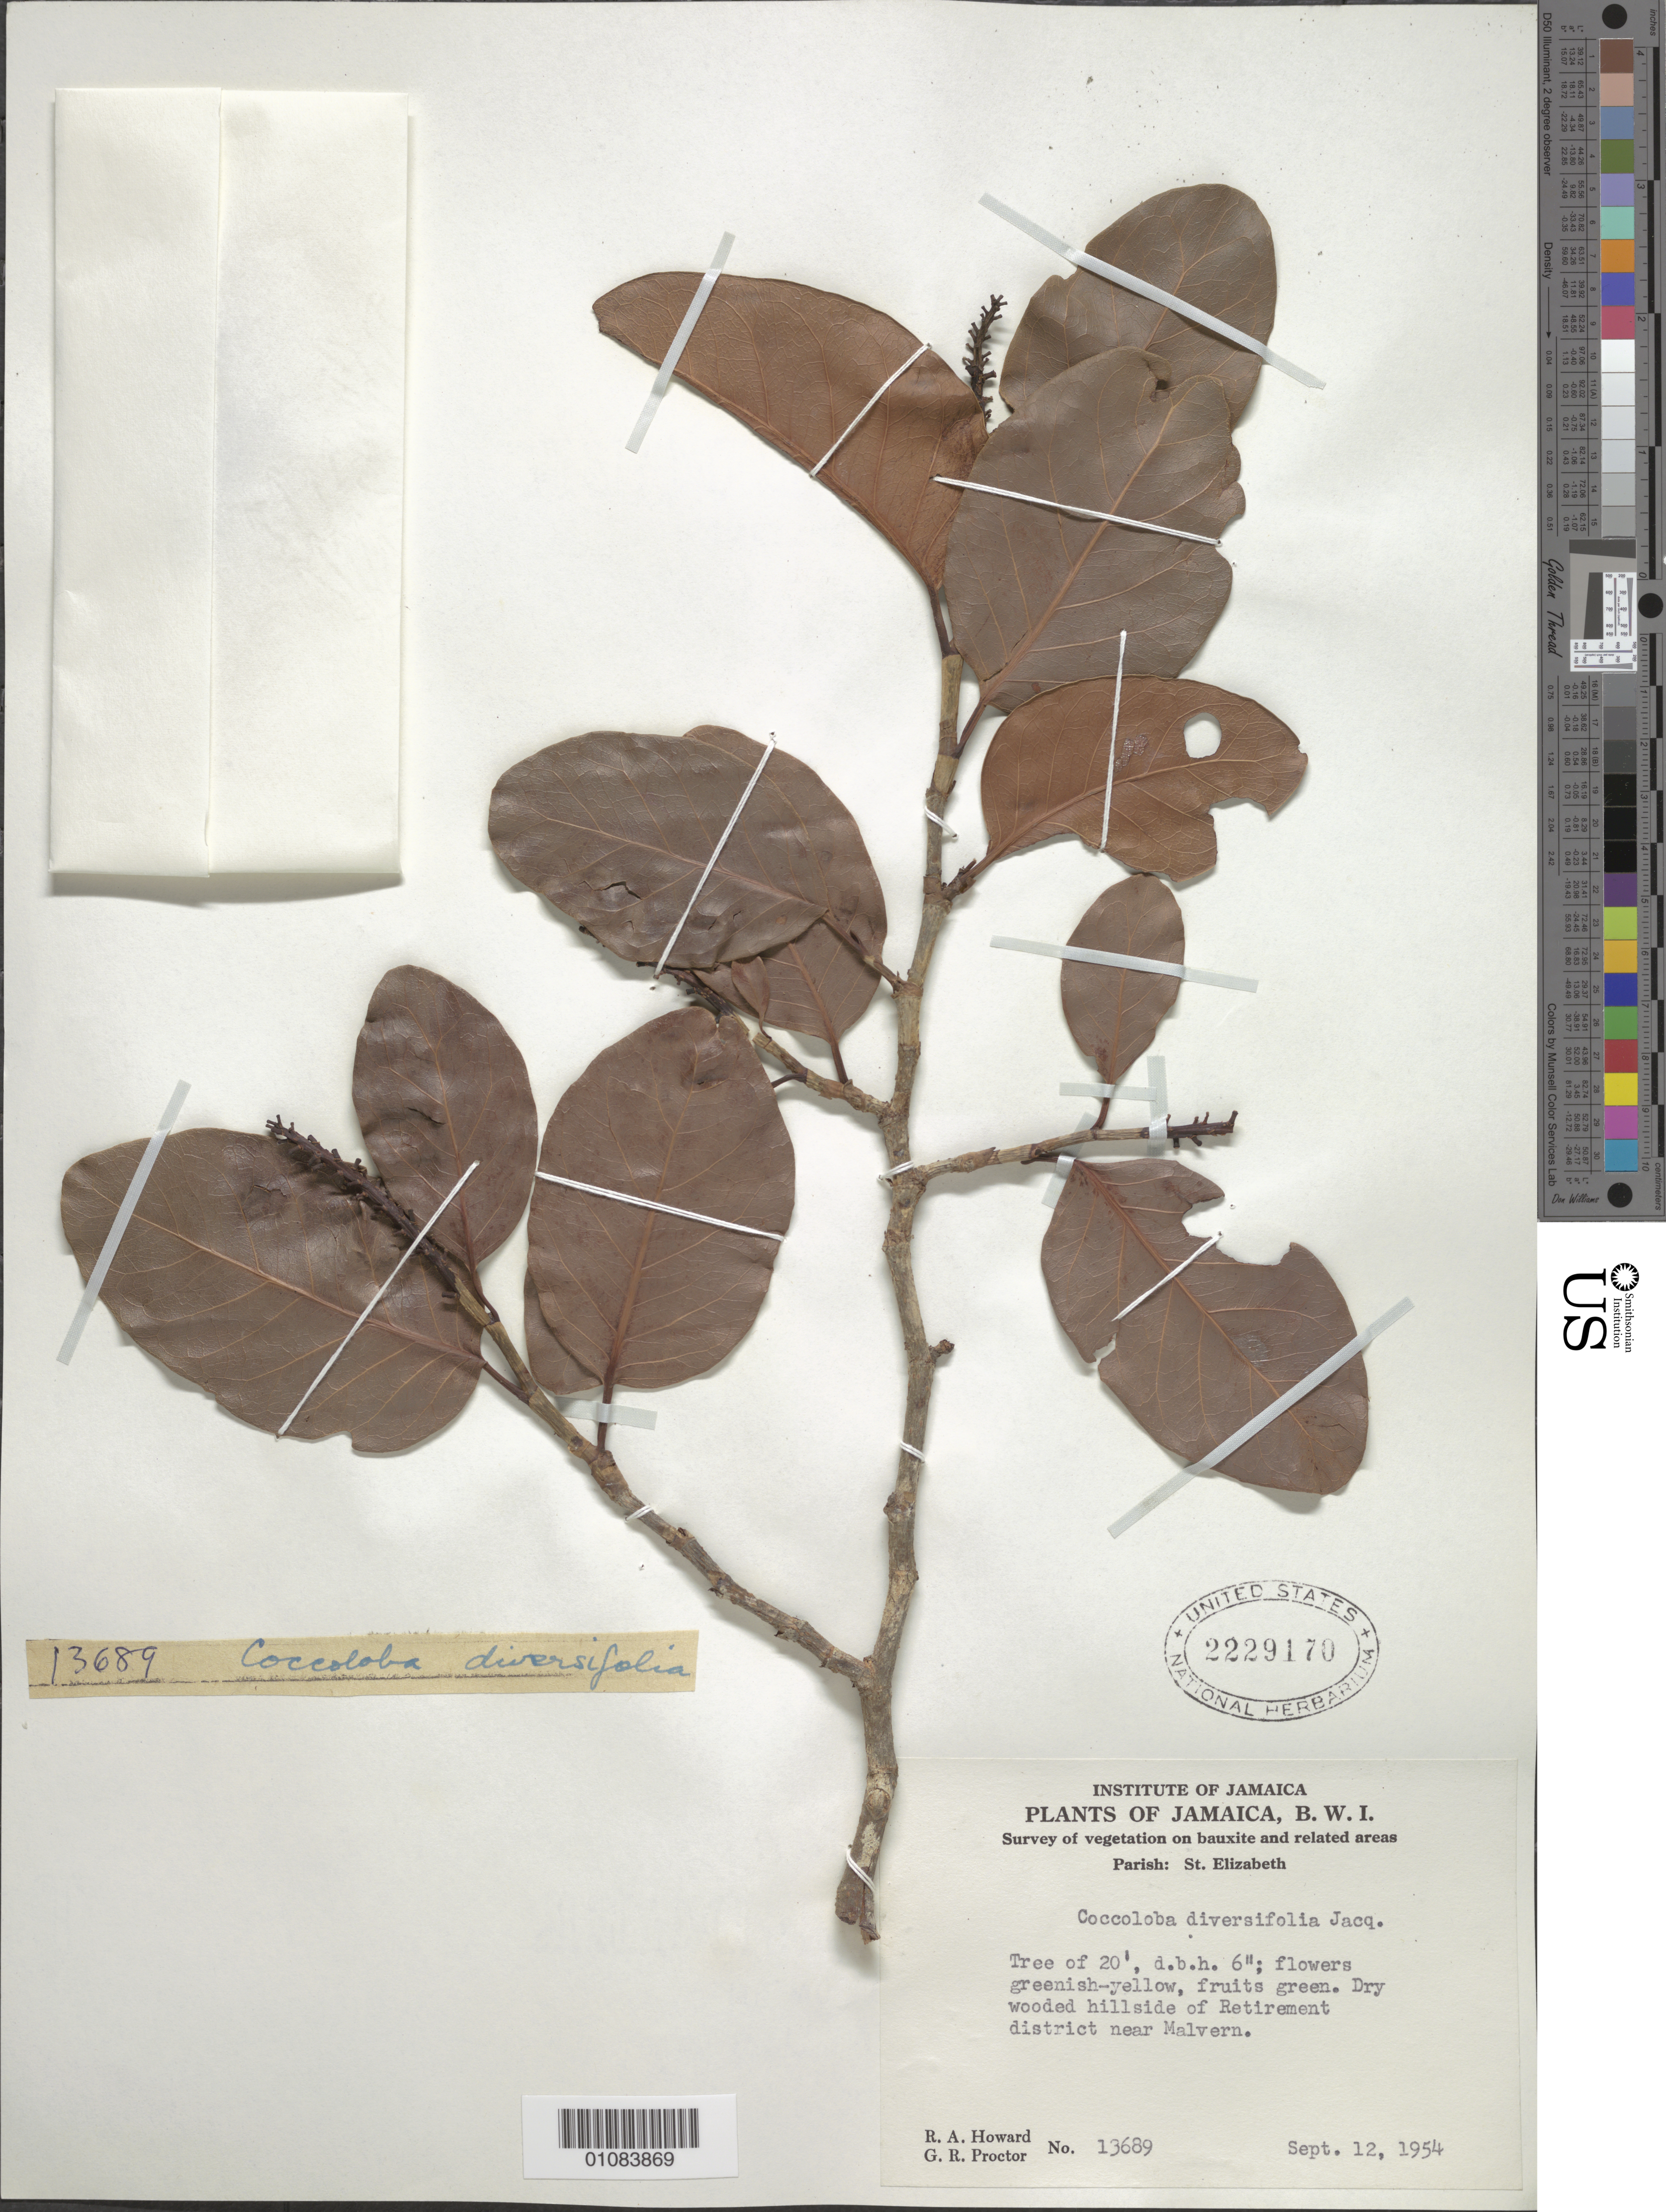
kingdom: Plantae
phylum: Tracheophyta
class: Magnoliopsida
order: Caryophyllales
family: Polygonaceae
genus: Coccoloba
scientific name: Coccoloba diversifolia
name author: Jacq.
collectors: R. A. Howard & G. R. Proctor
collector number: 13689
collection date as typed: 12 Sep 1954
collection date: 1954-09-12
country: Jamaica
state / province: Saint Elizabeth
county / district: Retirement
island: Jamaica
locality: Riterement district near Malvern.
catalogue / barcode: US 2229170